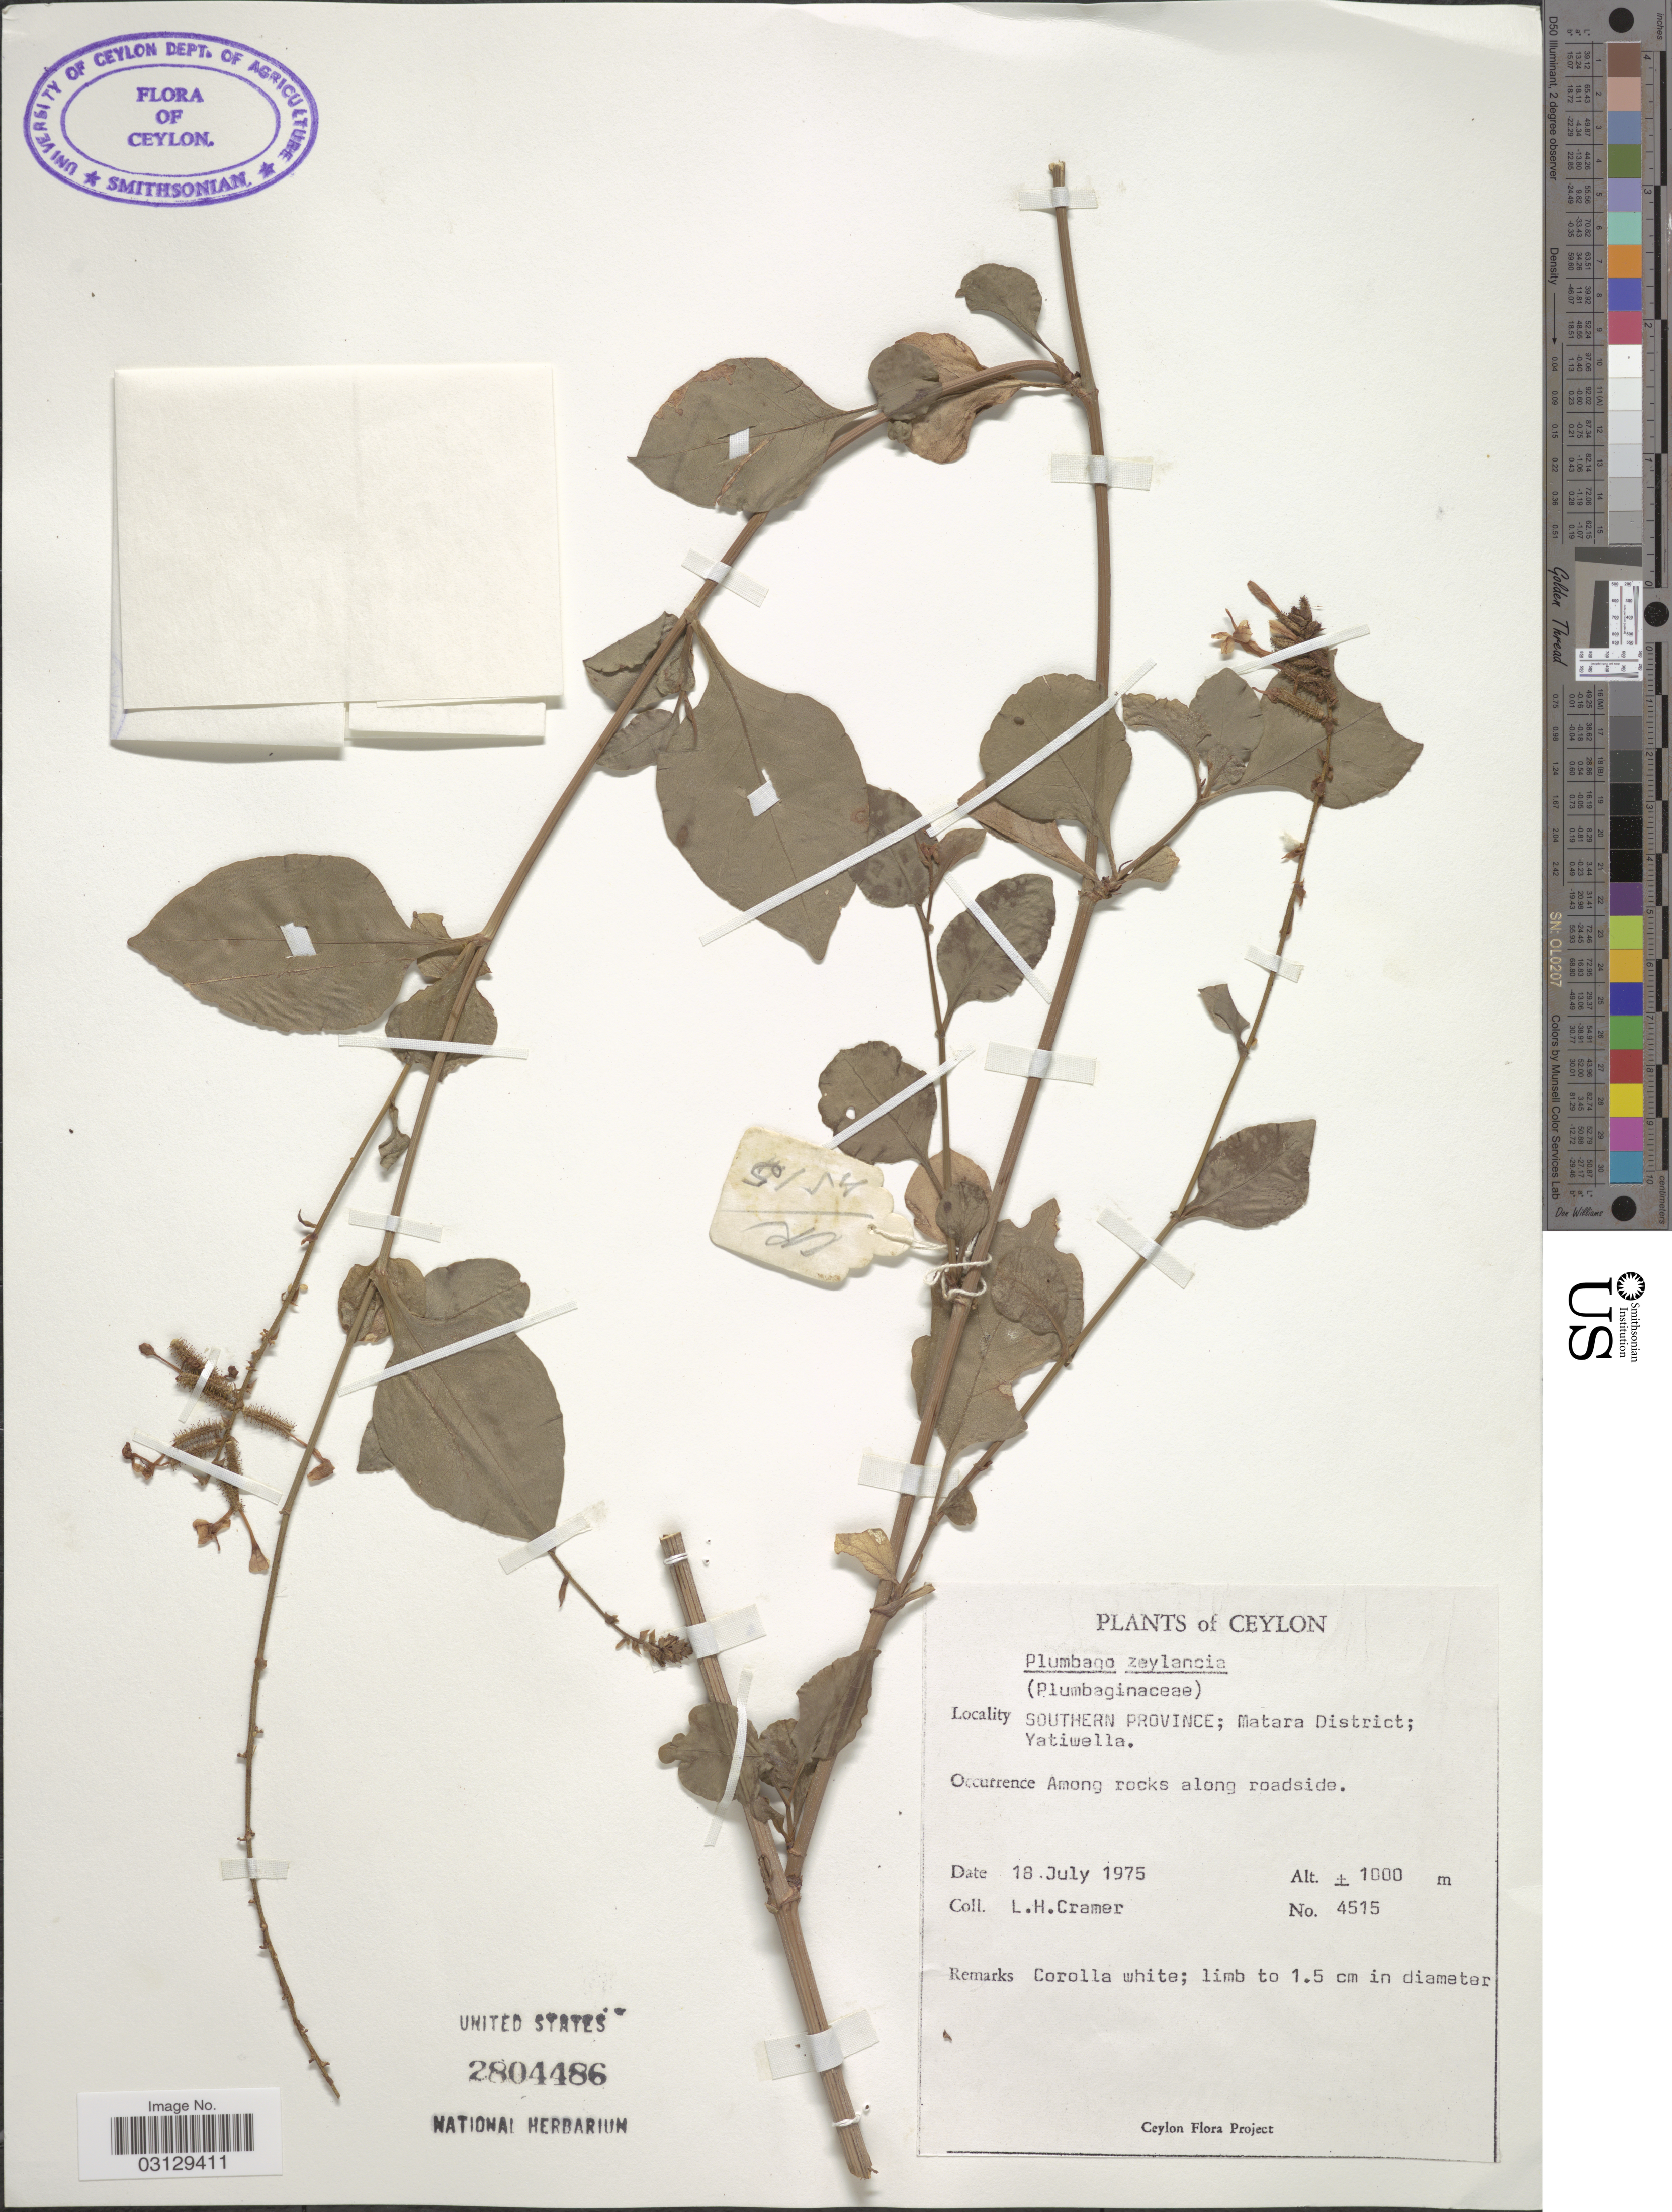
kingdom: Plantae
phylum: Tracheophyta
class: Magnoliopsida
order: Caryophyllales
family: Plumbaginaceae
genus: Plumbago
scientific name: Plumbago zeylanica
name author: L.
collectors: L. H. Cramer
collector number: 4515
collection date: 1975-07-18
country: Sri Lanka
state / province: Southern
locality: Ceylon. Matara District; Yatiwella.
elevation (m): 1000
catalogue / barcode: US 2804486